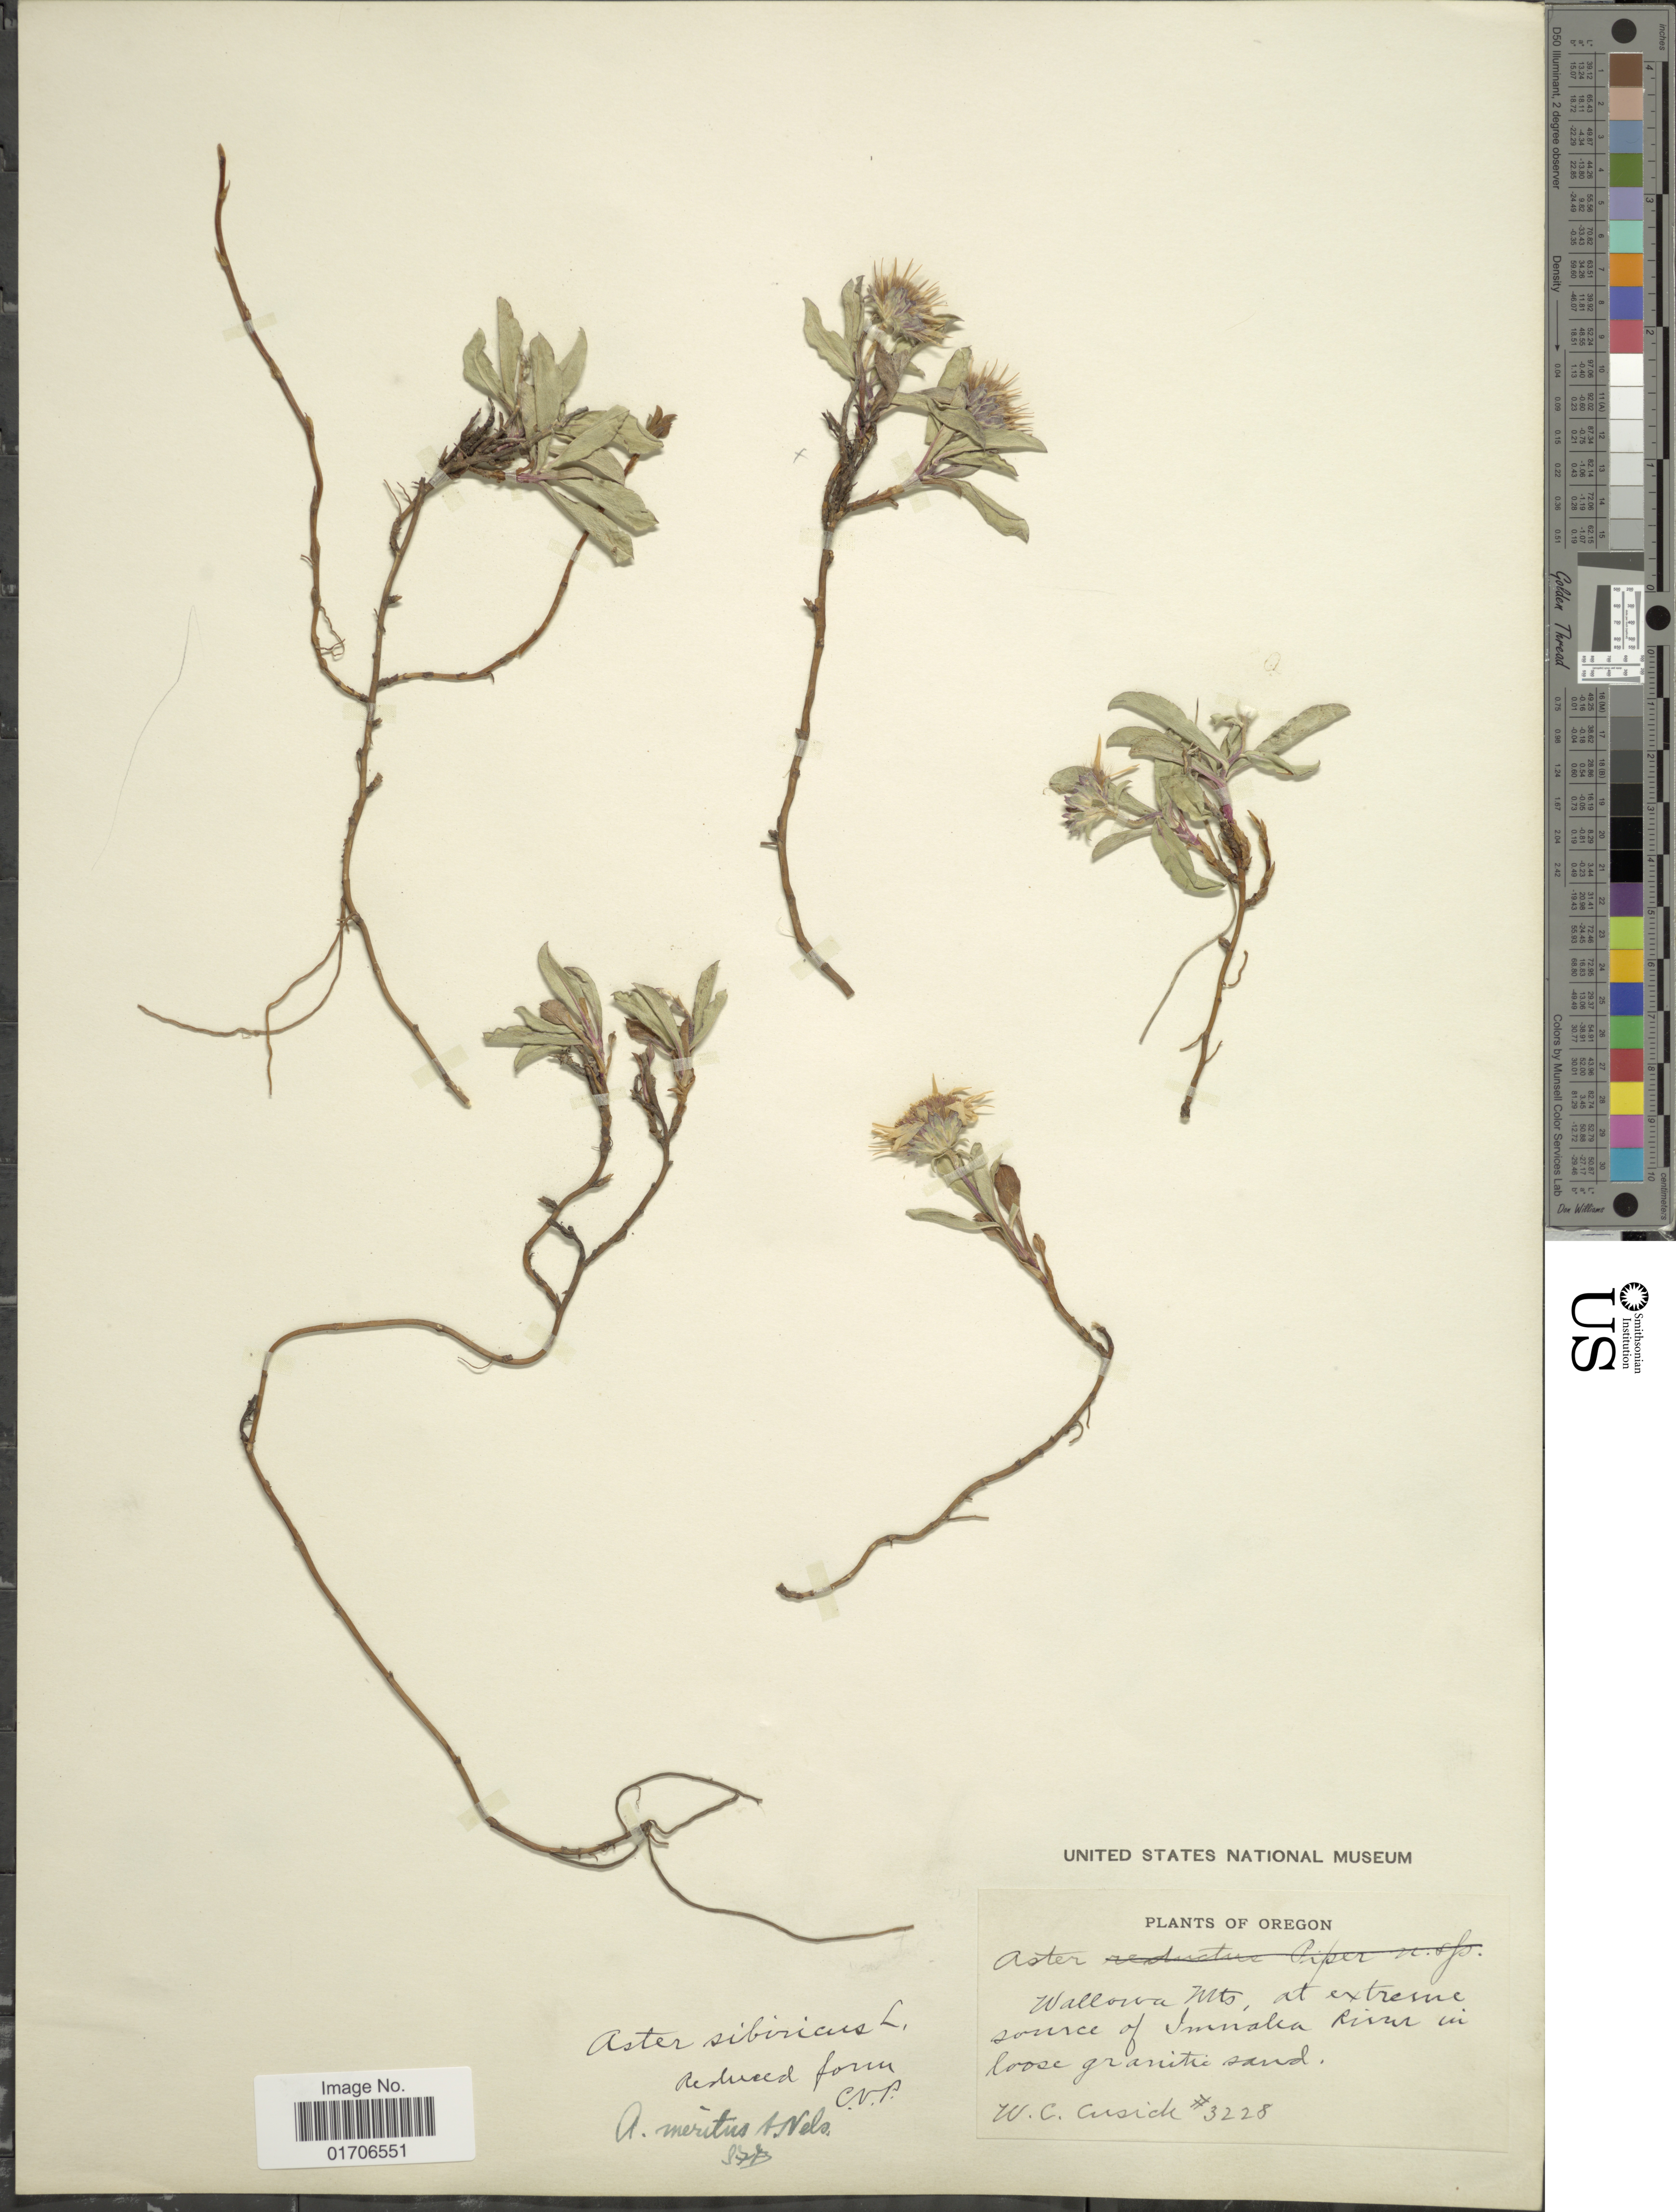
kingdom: Plantae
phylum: Tracheophyta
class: Magnoliopsida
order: Asterales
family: Asteraceae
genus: Eurybia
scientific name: Eurybia merita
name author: (A. Nelson) G.L. Nesom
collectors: W. C. Cusick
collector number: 3228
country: United States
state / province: Oregon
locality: Wallowa Mts., at extreme source of Imnaha River in loose granitic sand.